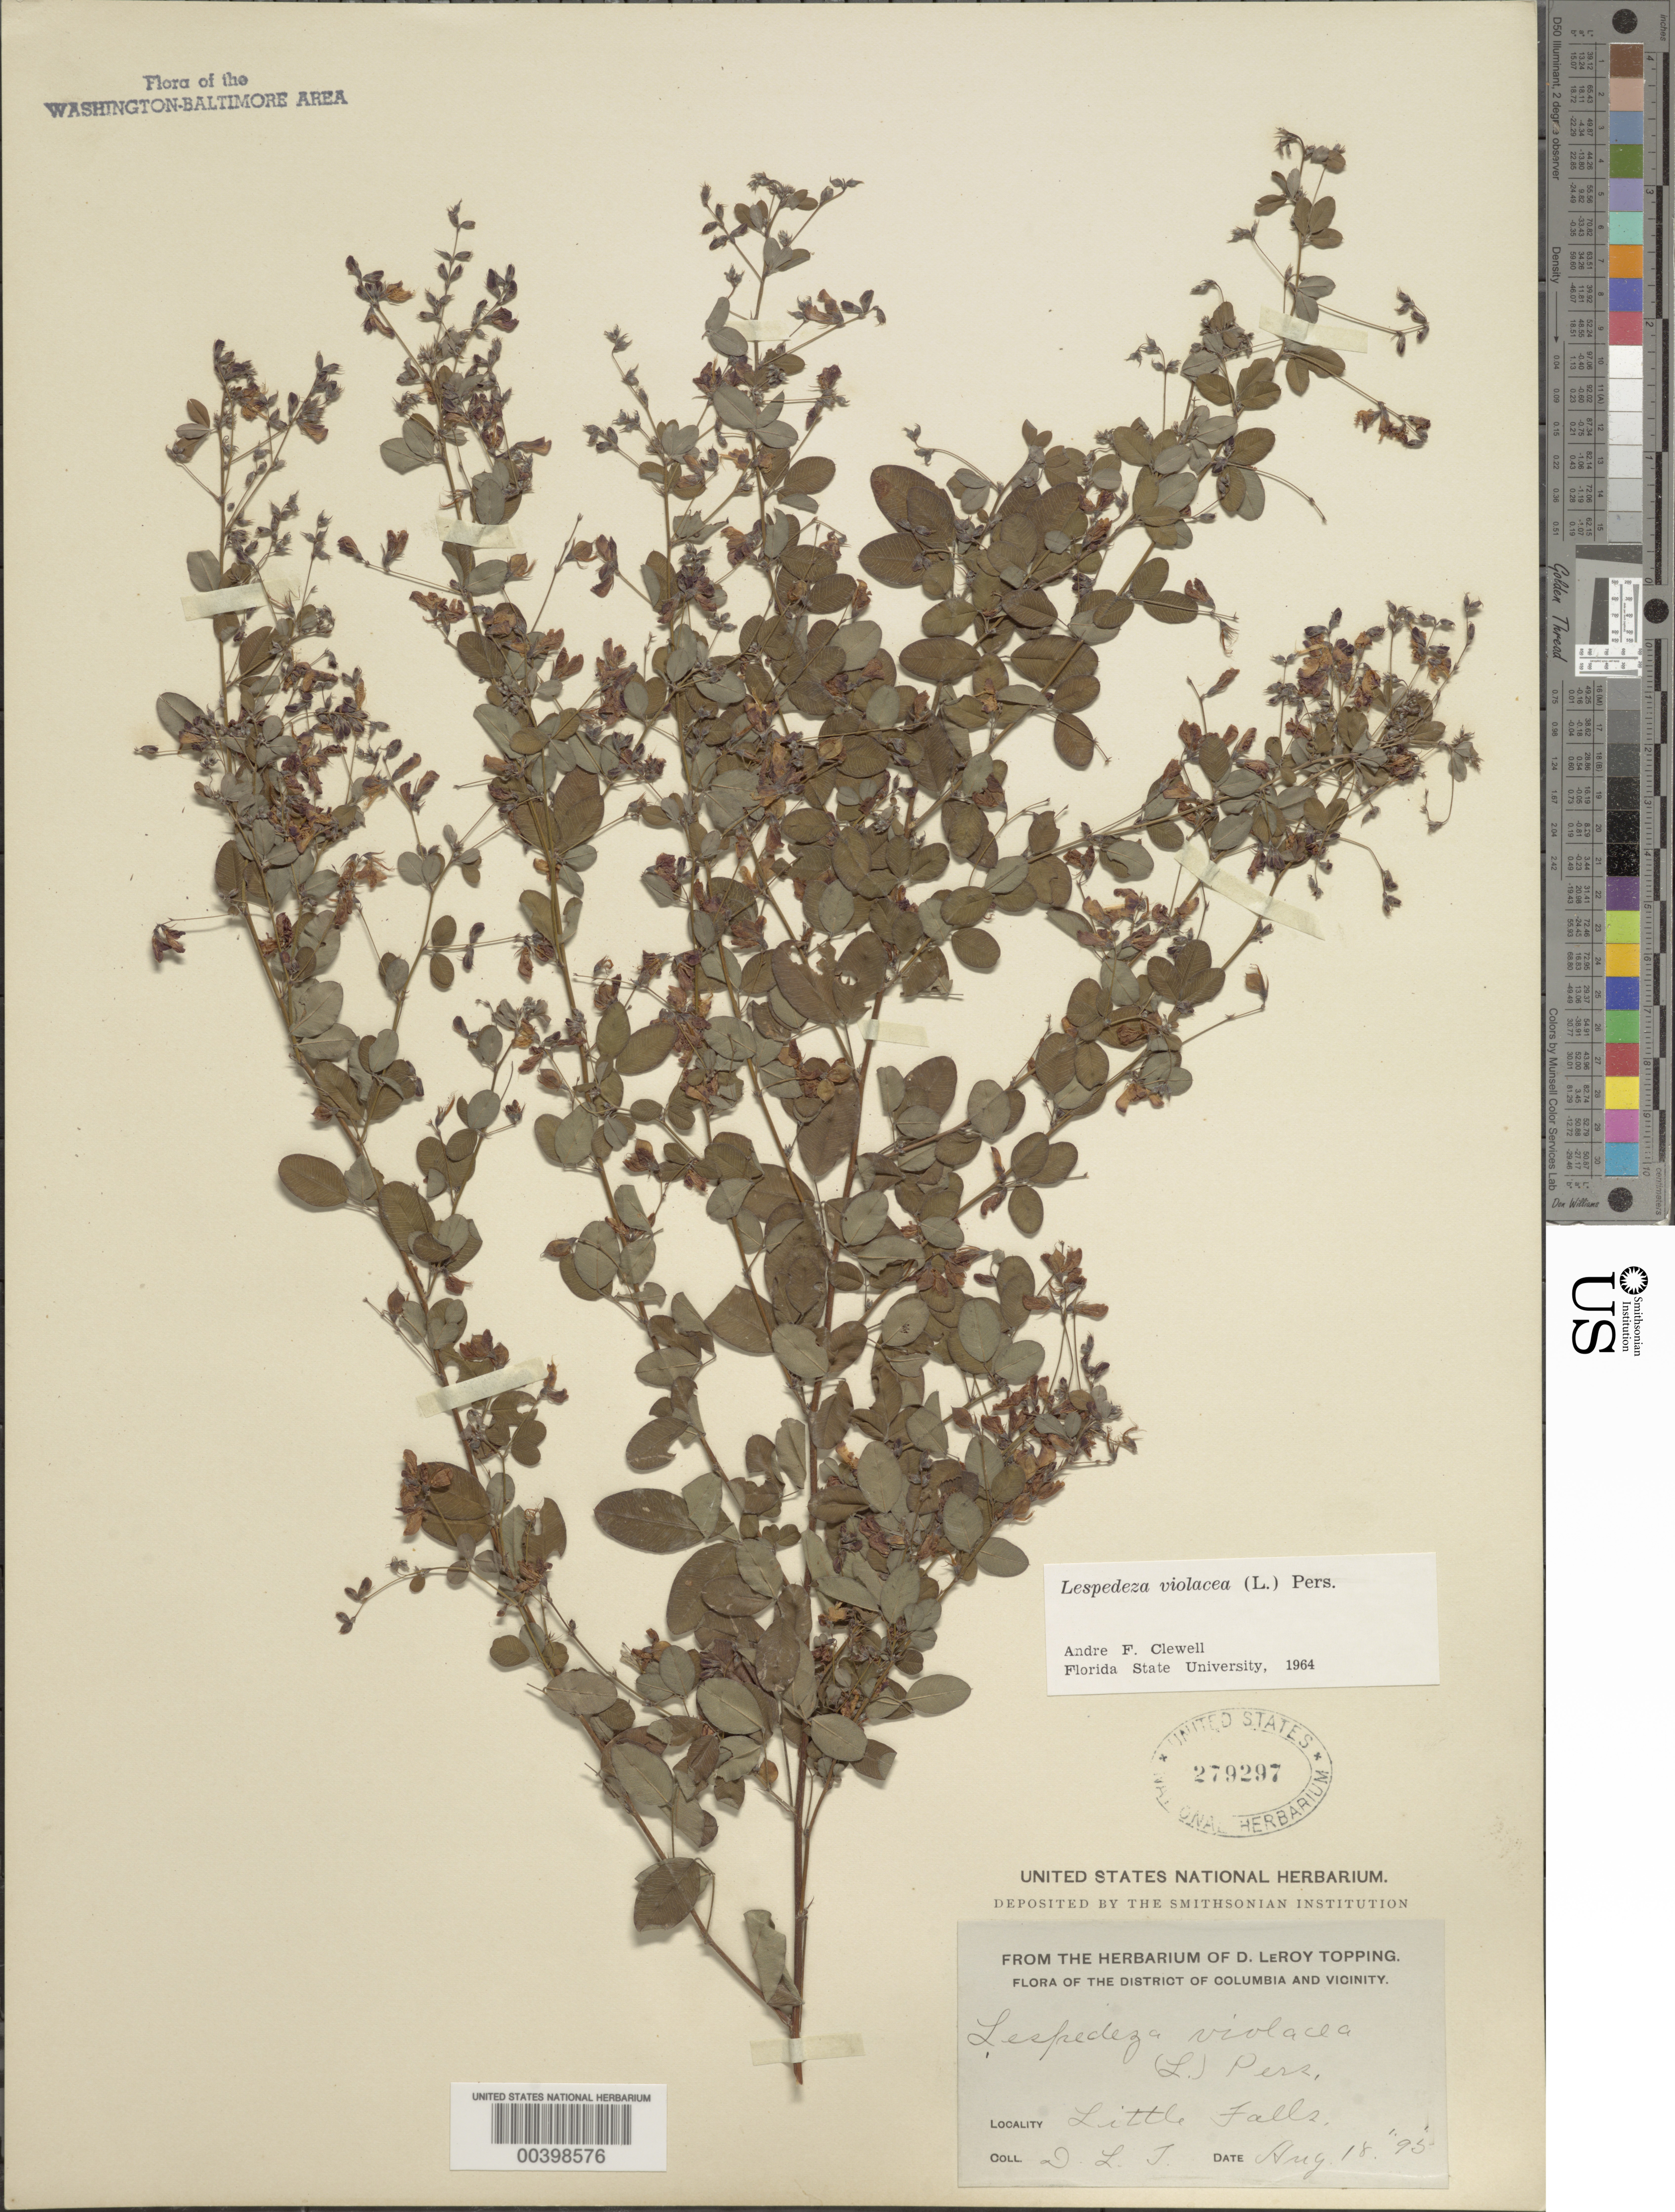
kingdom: Plantae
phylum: Tracheophyta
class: Magnoliopsida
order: Fabales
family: Fabaceae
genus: Lespedeza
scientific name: Lespedeza violacea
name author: (L.) Pers.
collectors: D. L. Topping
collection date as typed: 18 Aug 1895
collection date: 1895-08-18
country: United States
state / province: Maryland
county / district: Montgomery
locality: Little Falls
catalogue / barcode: US 279297